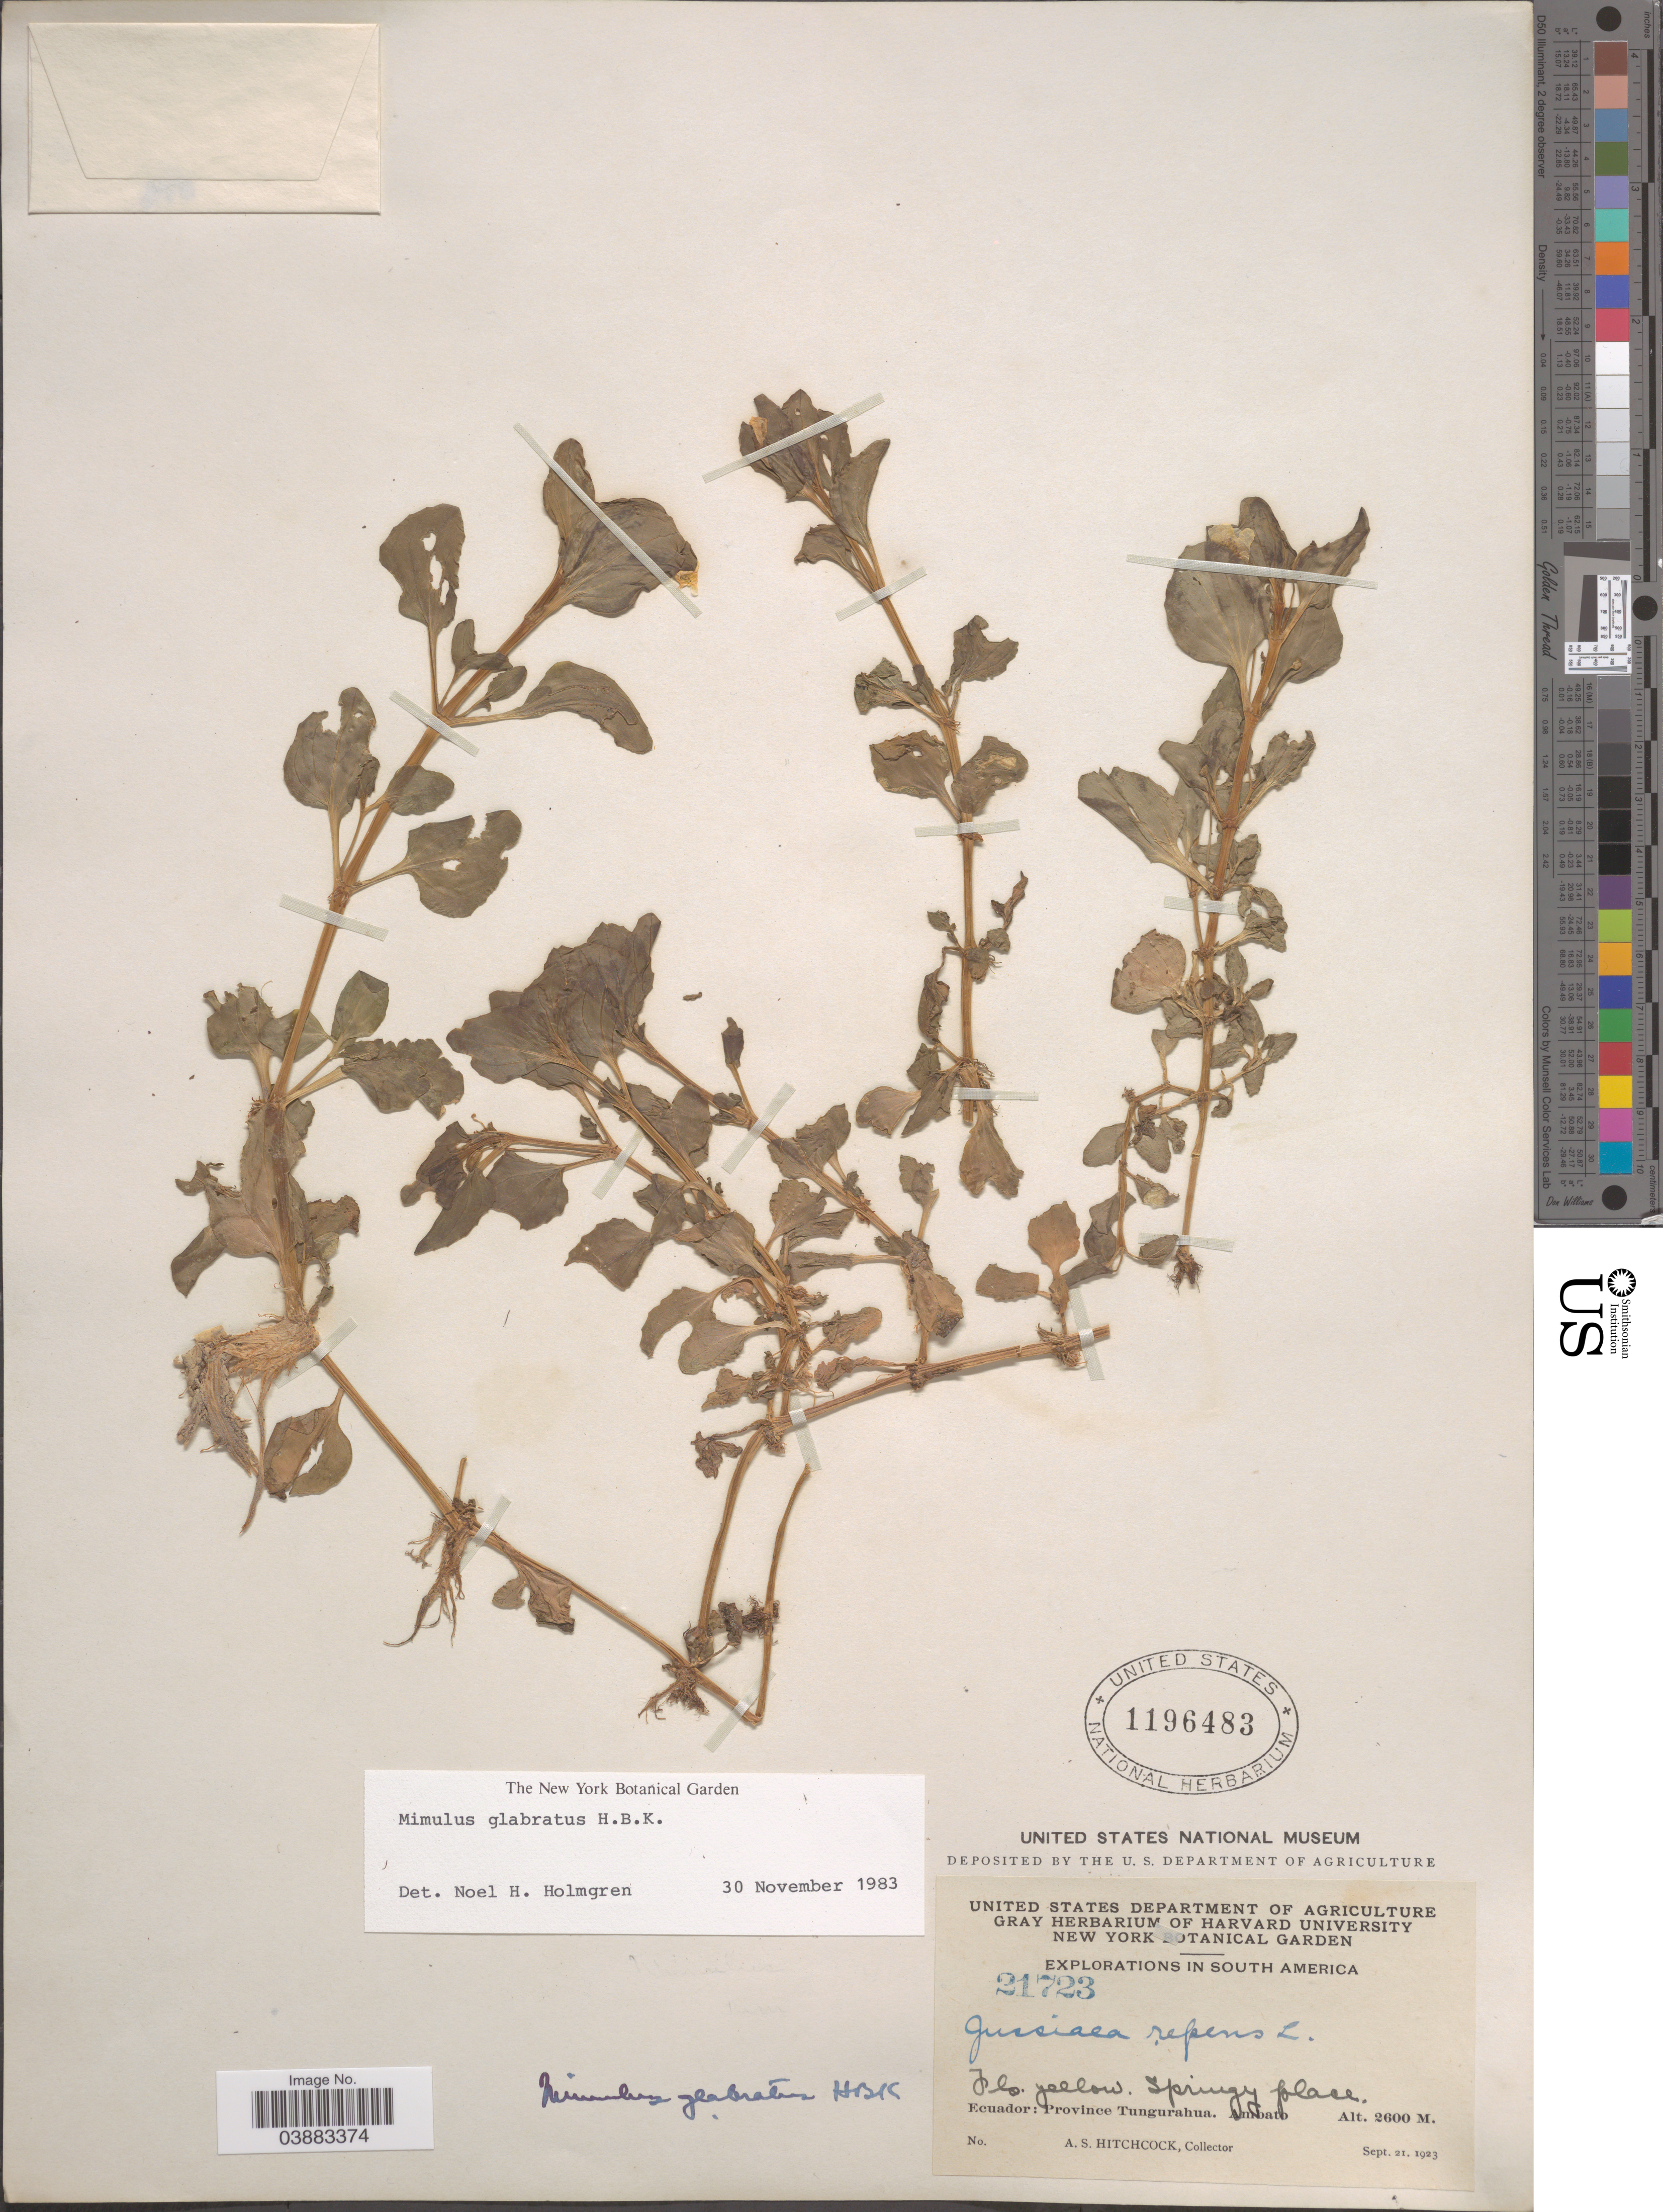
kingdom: Plantae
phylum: Tracheophyta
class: Magnoliopsida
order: Lamiales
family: Phrymaceae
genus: Mimulus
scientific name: Mimulus glabratus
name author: Kunth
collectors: A. S. Hitchcock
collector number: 21723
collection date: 1923-09-21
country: Ecuador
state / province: Tungurahua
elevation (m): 2600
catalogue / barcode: US 1196483